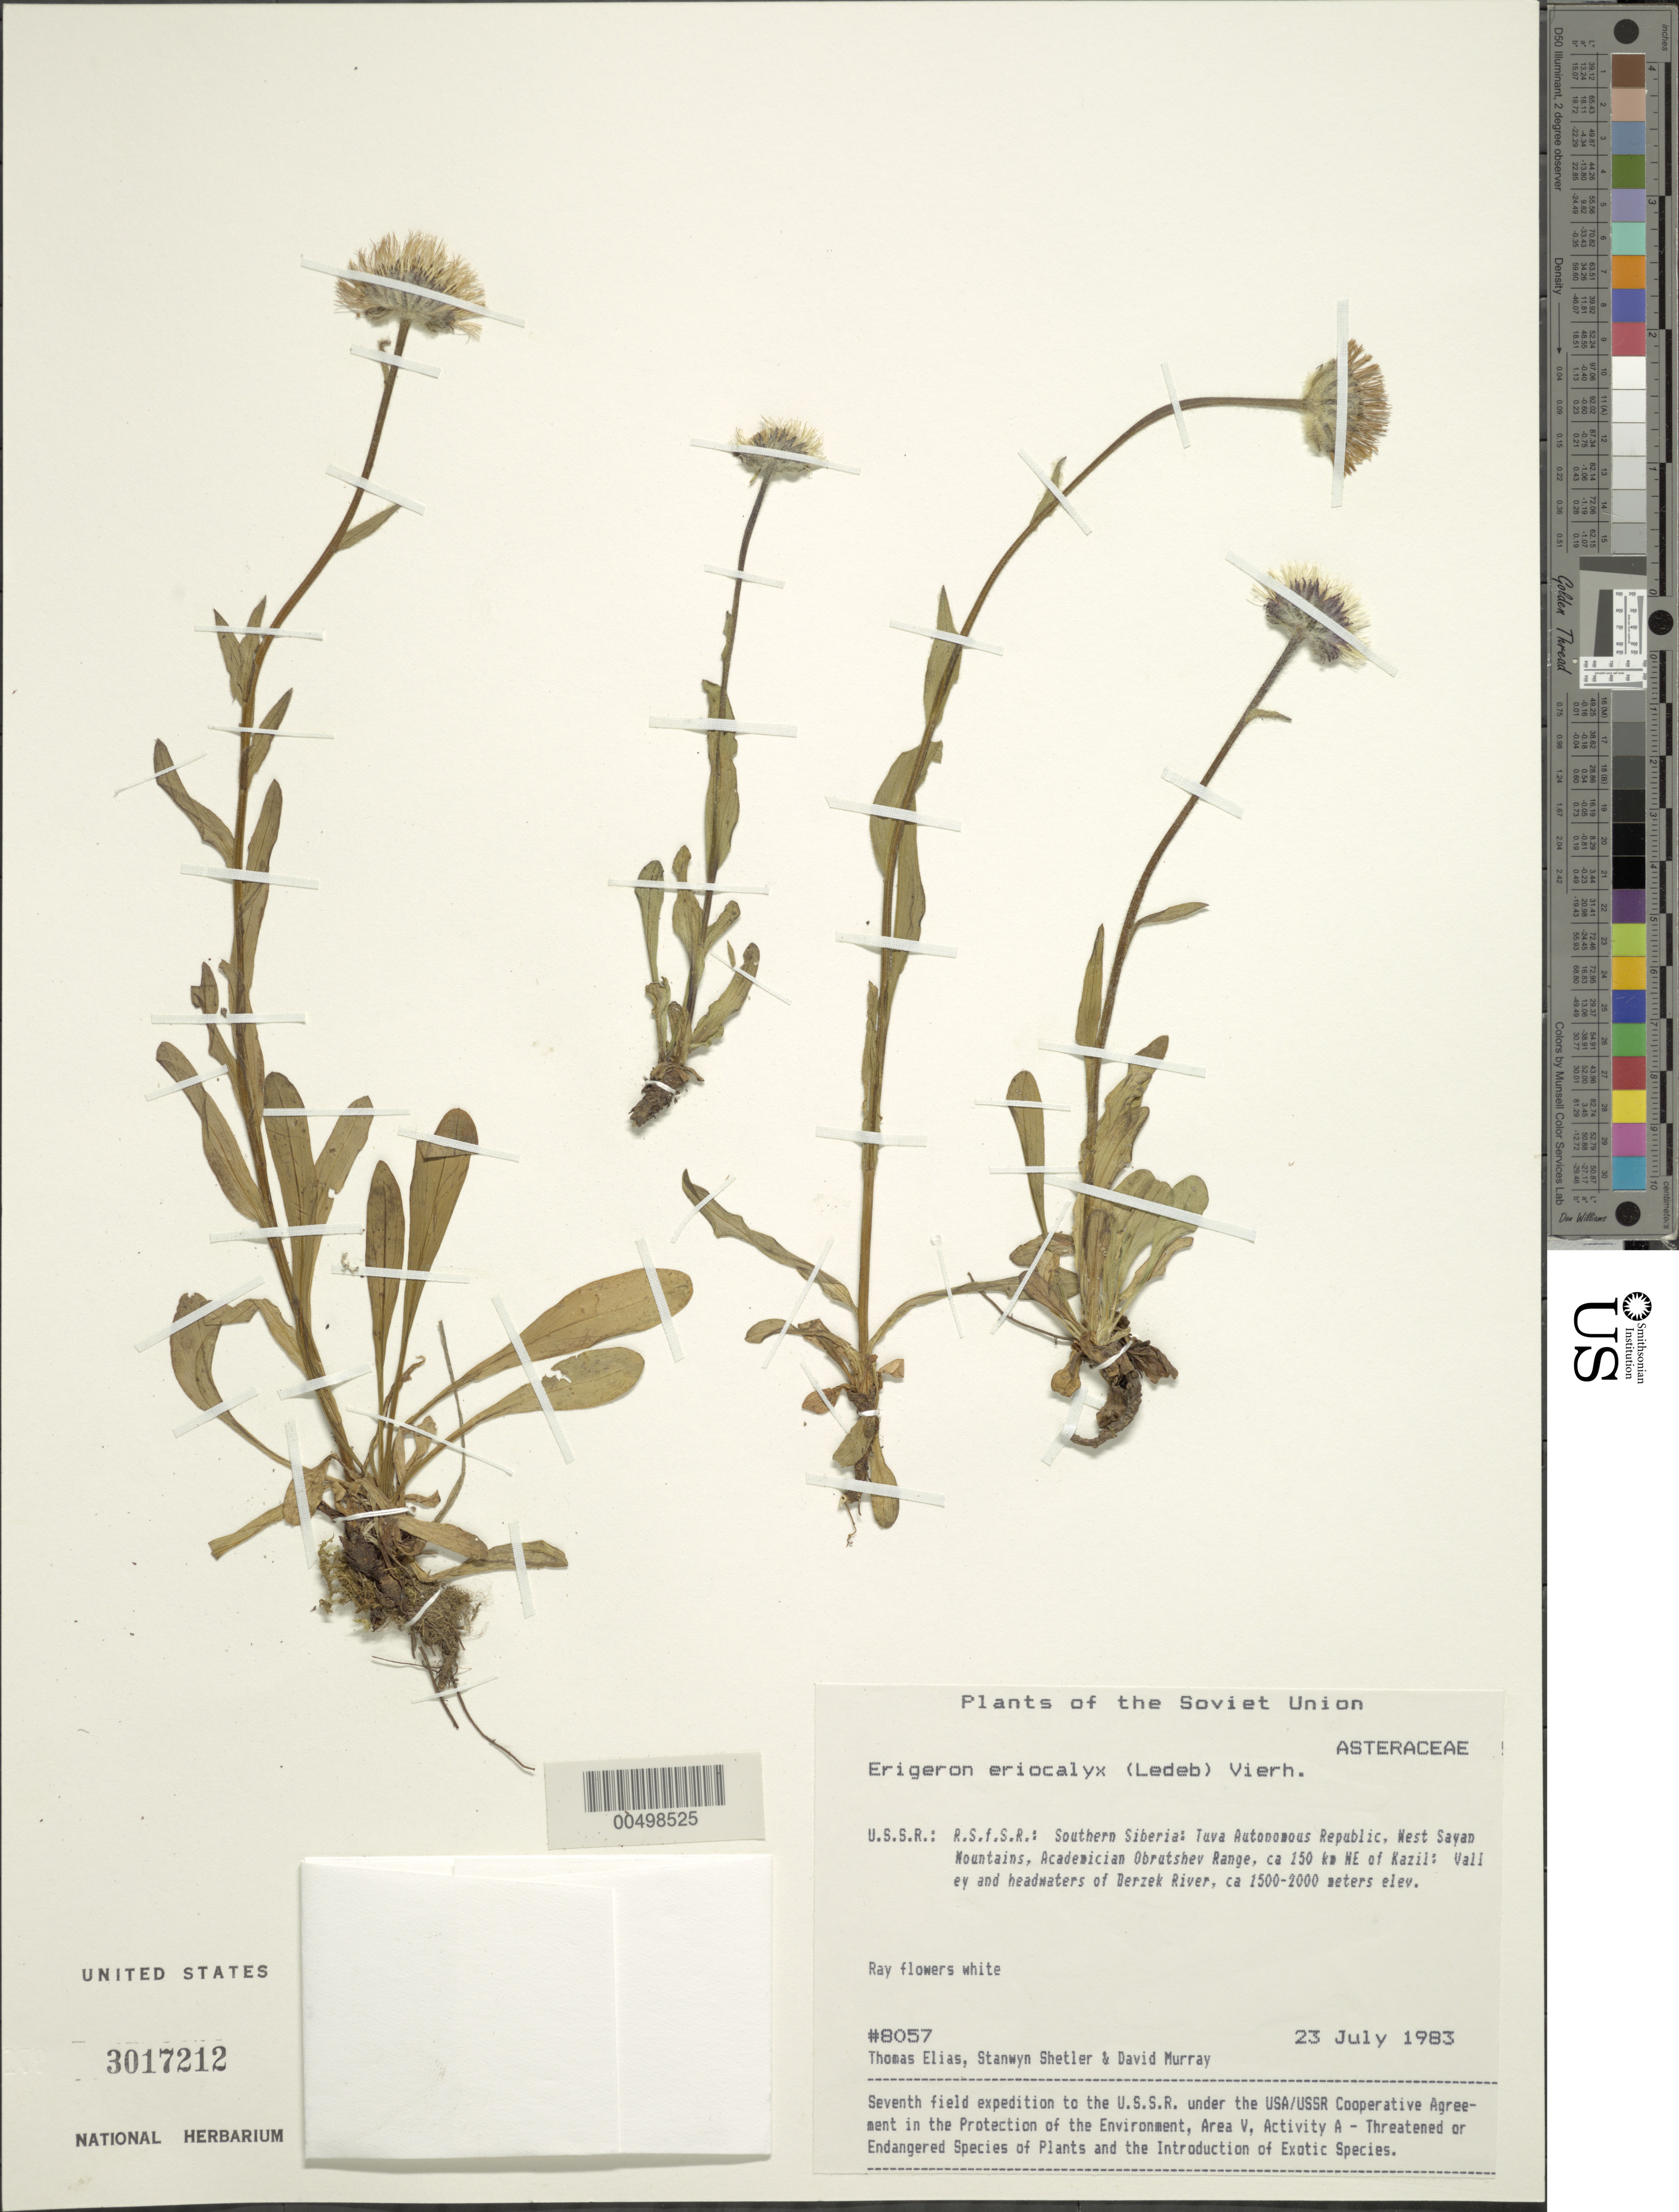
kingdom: Plantae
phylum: Tracheophyta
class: Magnoliopsida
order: Asterales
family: Asteraceae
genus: Erigeron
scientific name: Erigeron eriocalyx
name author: (Ledeb.) Vierh.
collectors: T. Elias, S. Shetler & D. F. Murray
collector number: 8057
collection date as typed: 23 Jul 1983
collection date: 1983-07-23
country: Russian Federation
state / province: Tuva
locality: West Sayan Mountains, Academician Obrutshev Range, ca. 150 km NE of Kazil [Kyzyl], Derzek River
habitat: valley and headwaters of river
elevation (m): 1500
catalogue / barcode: US 3017212